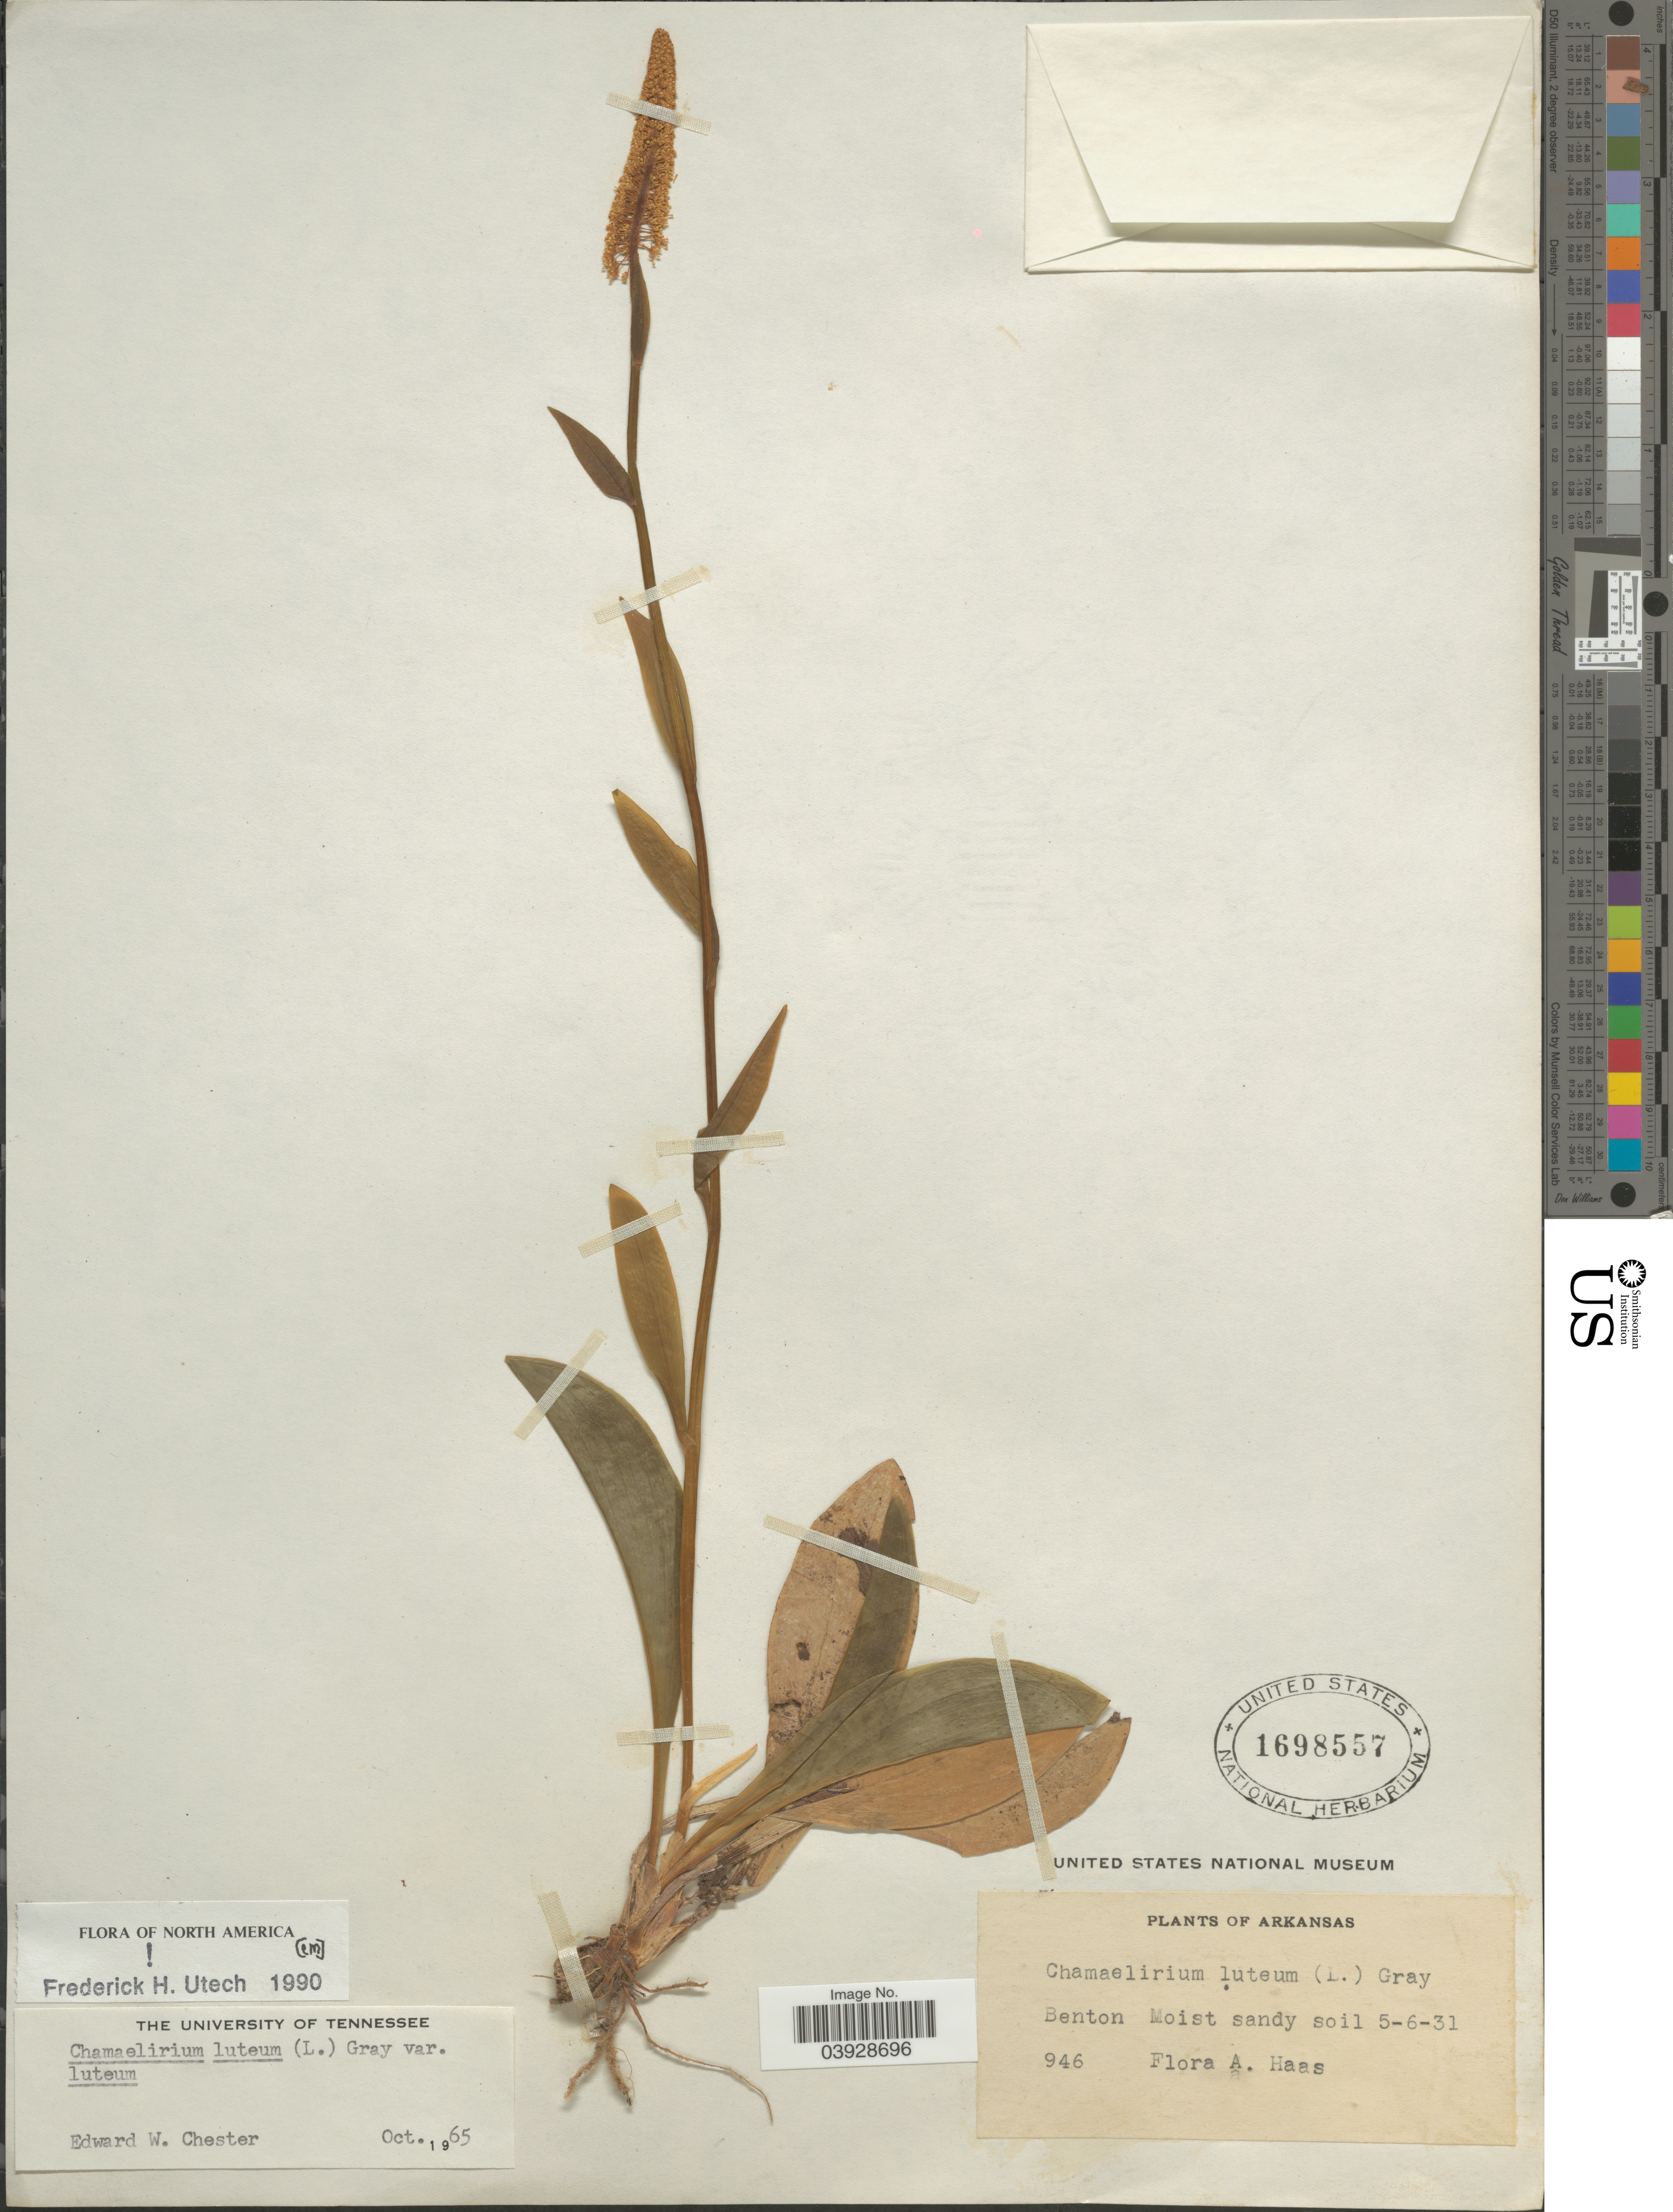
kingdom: Plantae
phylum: Tracheophyta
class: Liliopsida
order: Liliales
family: Melanthiaceae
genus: Chamaelirium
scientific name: Chamaelirium luteum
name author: (L.) A. Gray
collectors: A. Haas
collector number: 946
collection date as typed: Transcribed d/m/y: 6/5/31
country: United States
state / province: Arkansas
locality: Benton.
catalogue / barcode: US 1698557